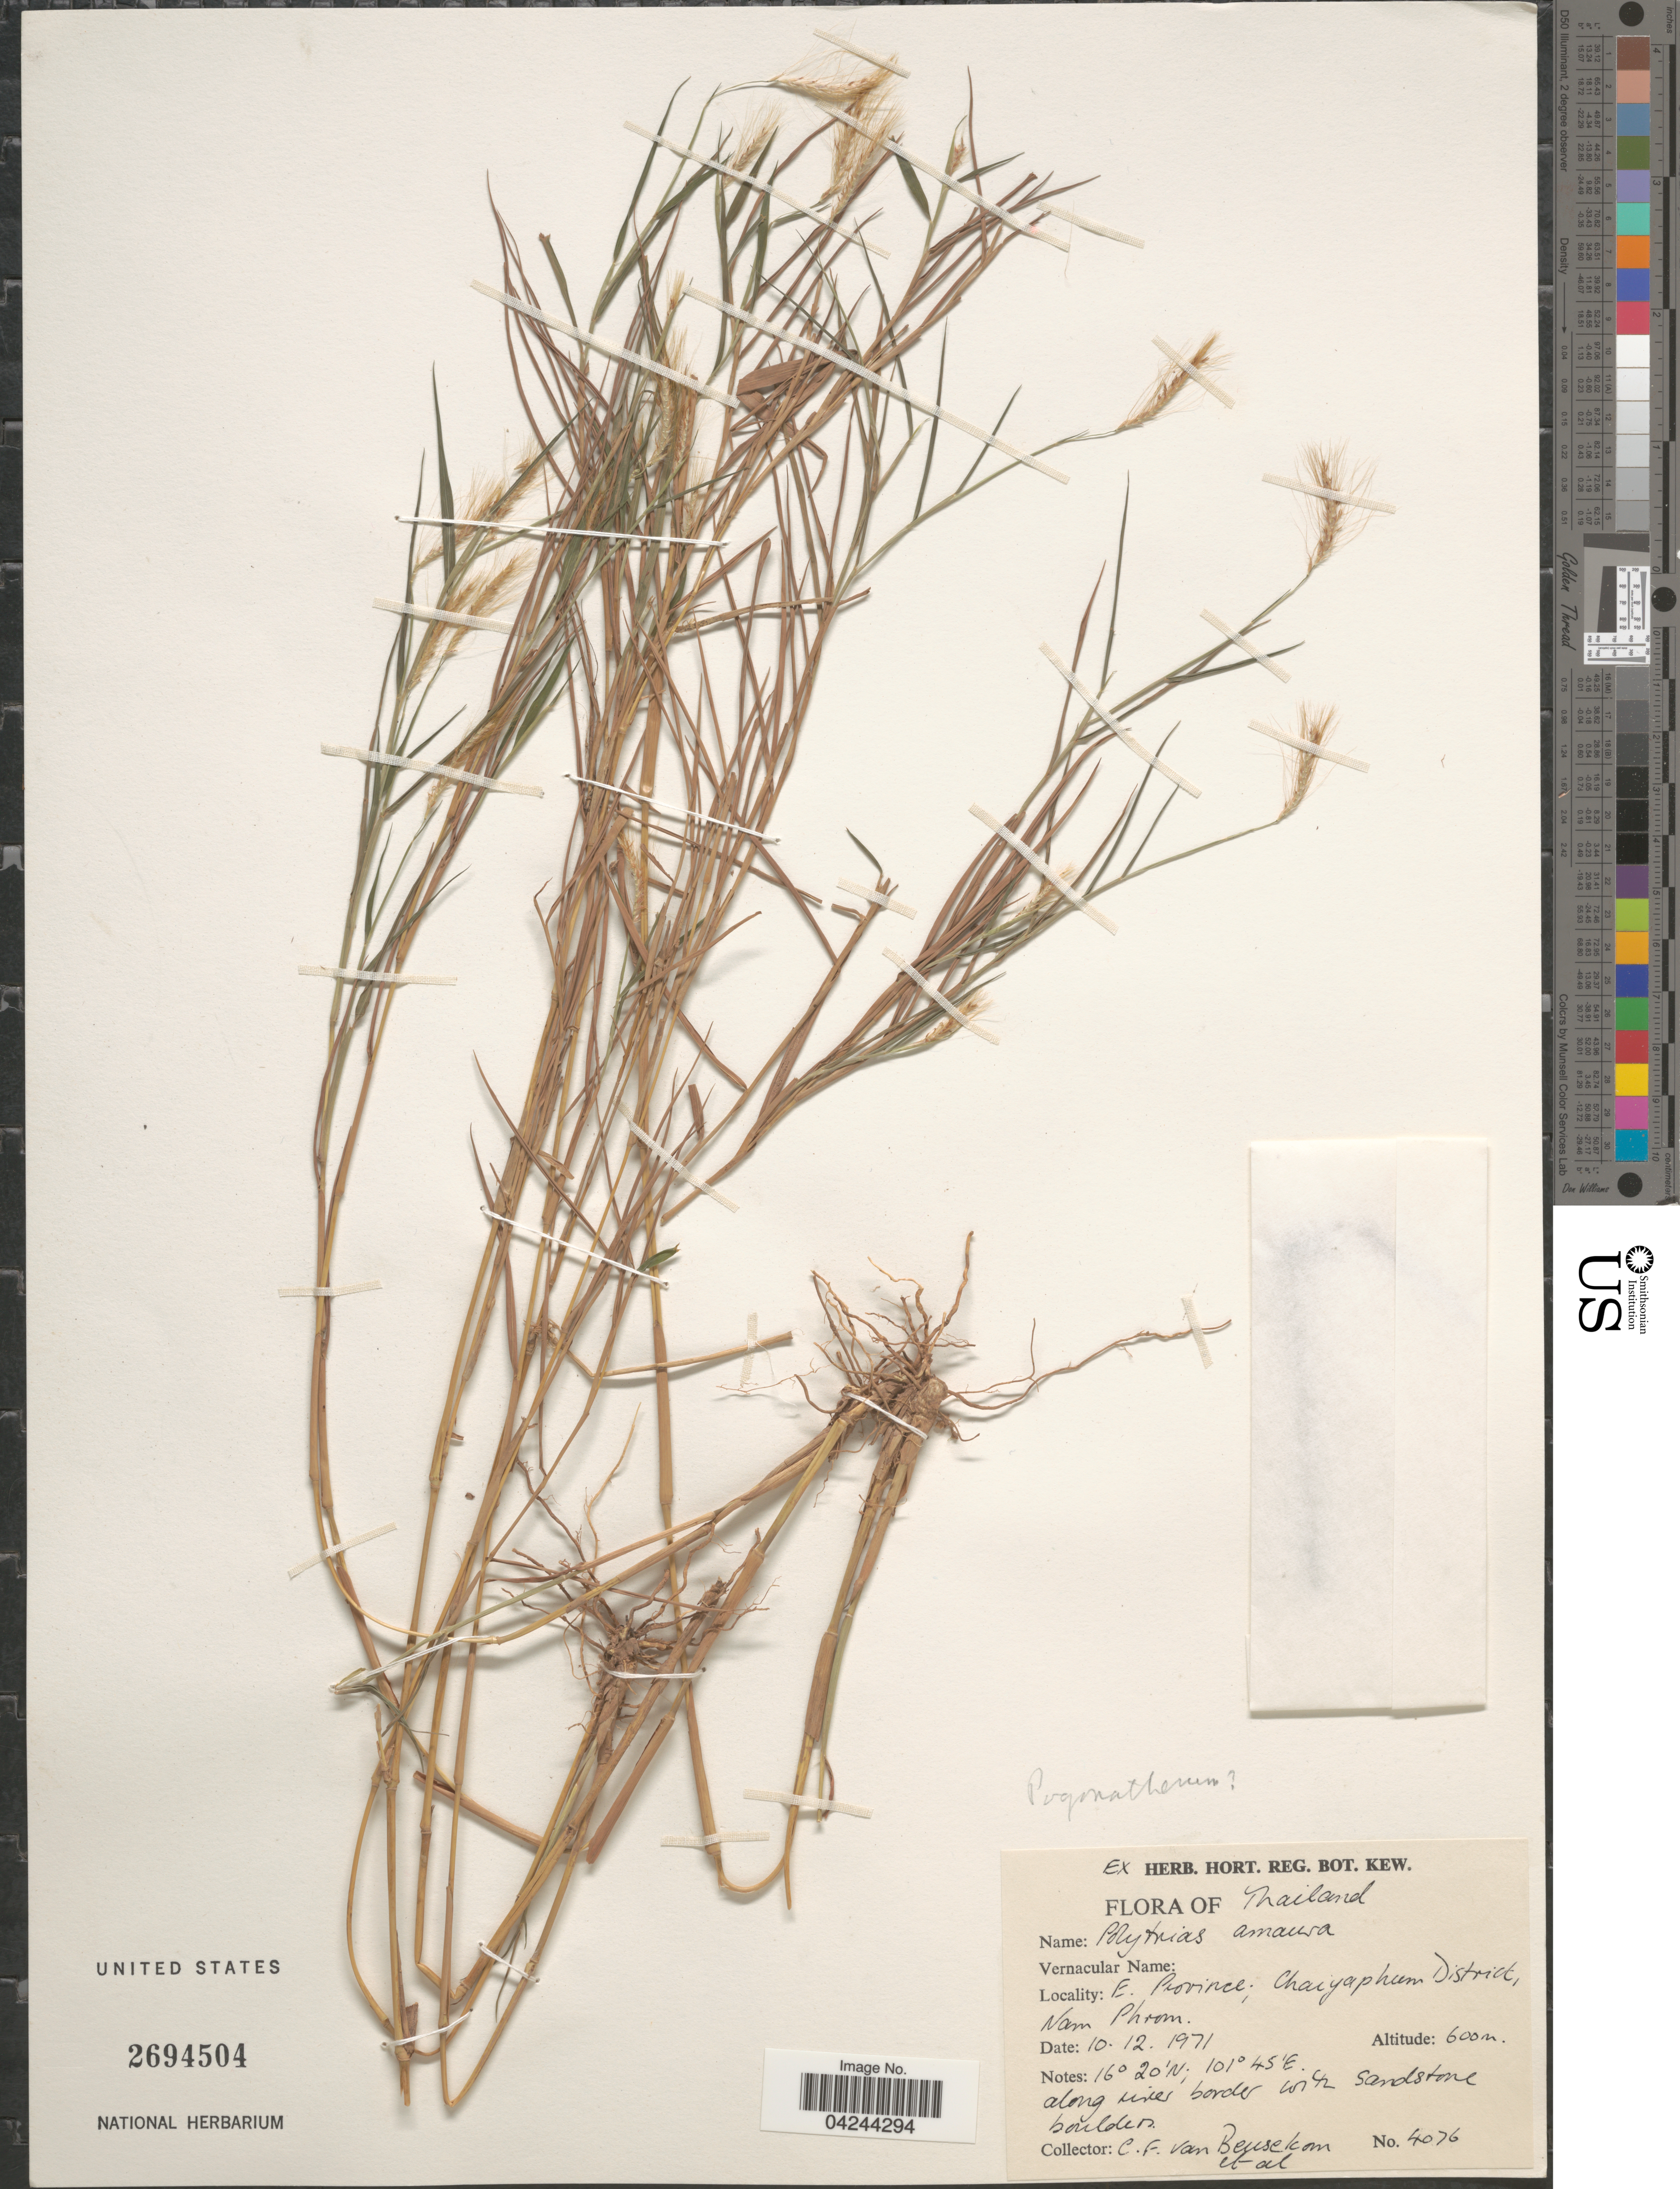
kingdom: Plantae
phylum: Tracheophyta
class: Liliopsida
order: Poales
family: Poaceae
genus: Pogonatherum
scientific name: Pogonatherum crinitum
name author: (Thunb.) Kunth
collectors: C. F. Beusekom & et al.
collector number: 4076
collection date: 1971-12-10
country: Thailand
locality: E. Province; Chaiyaphum District, Nam Phrom.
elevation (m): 600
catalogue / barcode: US 2694504